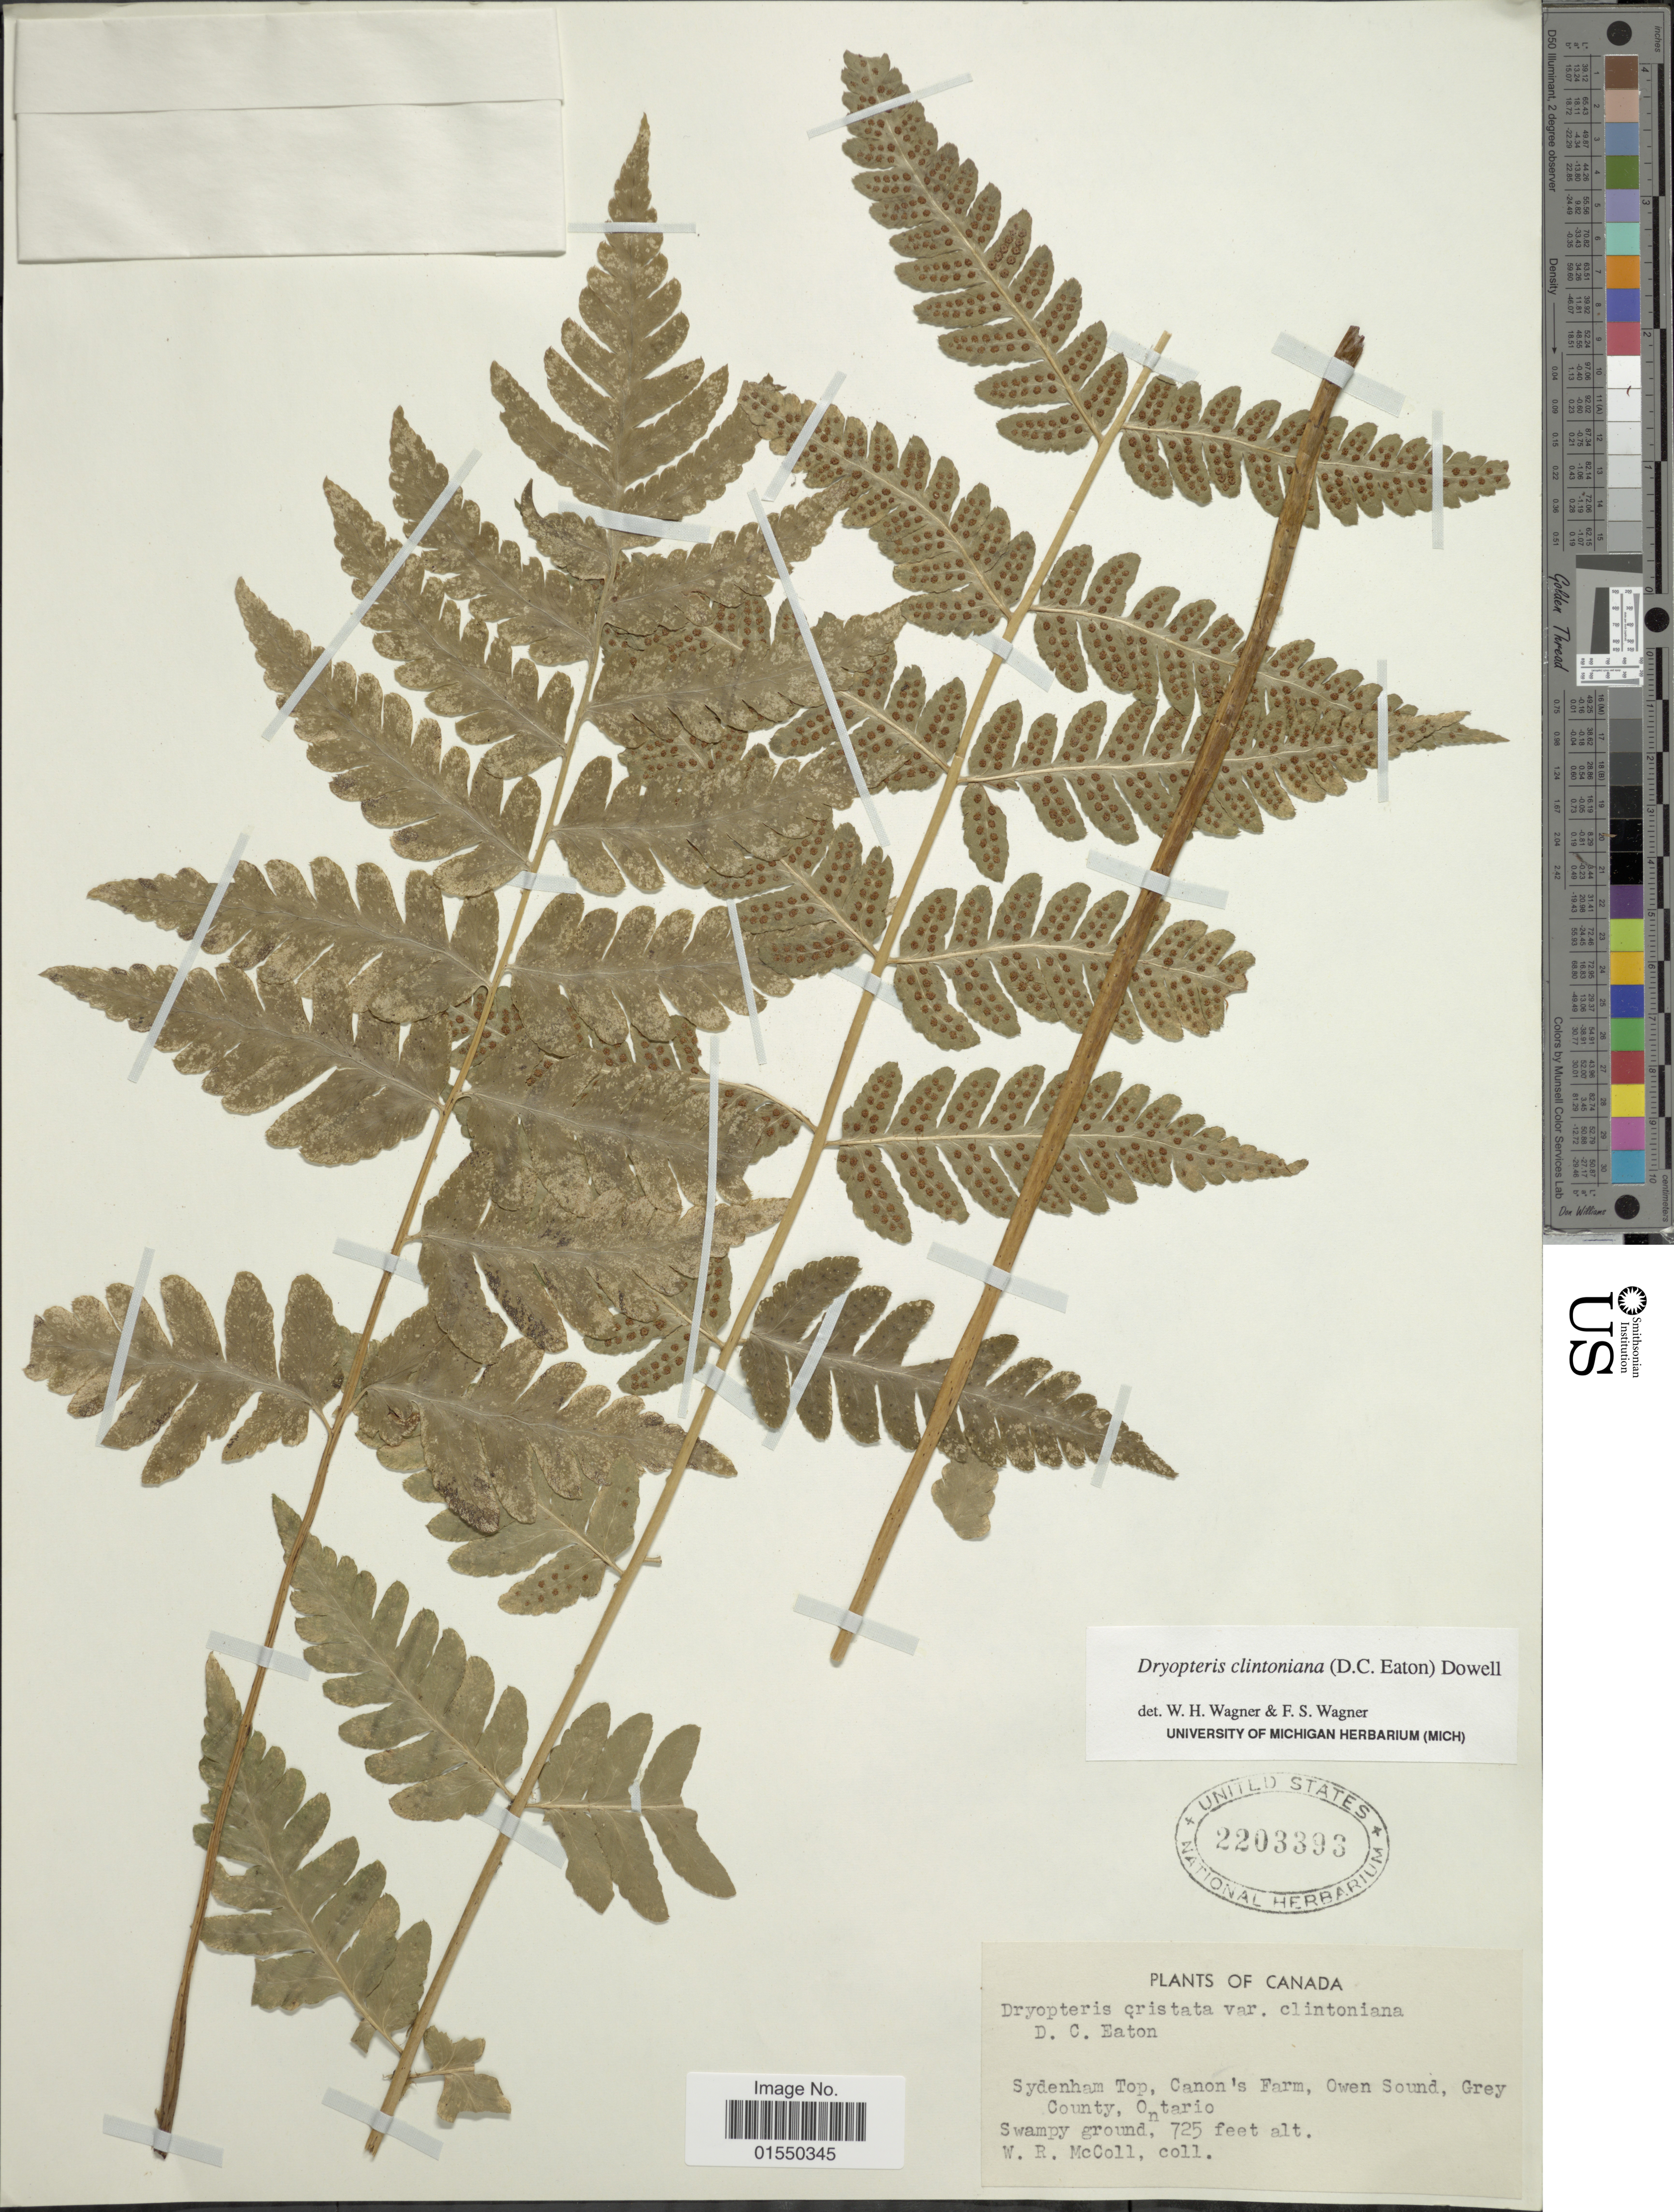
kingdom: Plantae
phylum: Tracheophyta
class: Polypodiopsida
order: Polypodiales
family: Dryopteridaceae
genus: Dryopteris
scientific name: Dryopteris clintoniana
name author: (D.C. Eaton) Dowell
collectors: W. McColl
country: Canada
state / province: Ontario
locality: Sydenham Top, Canon's Farm, Owen Sound, Grey County, Ontario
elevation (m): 221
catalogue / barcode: US 2203393